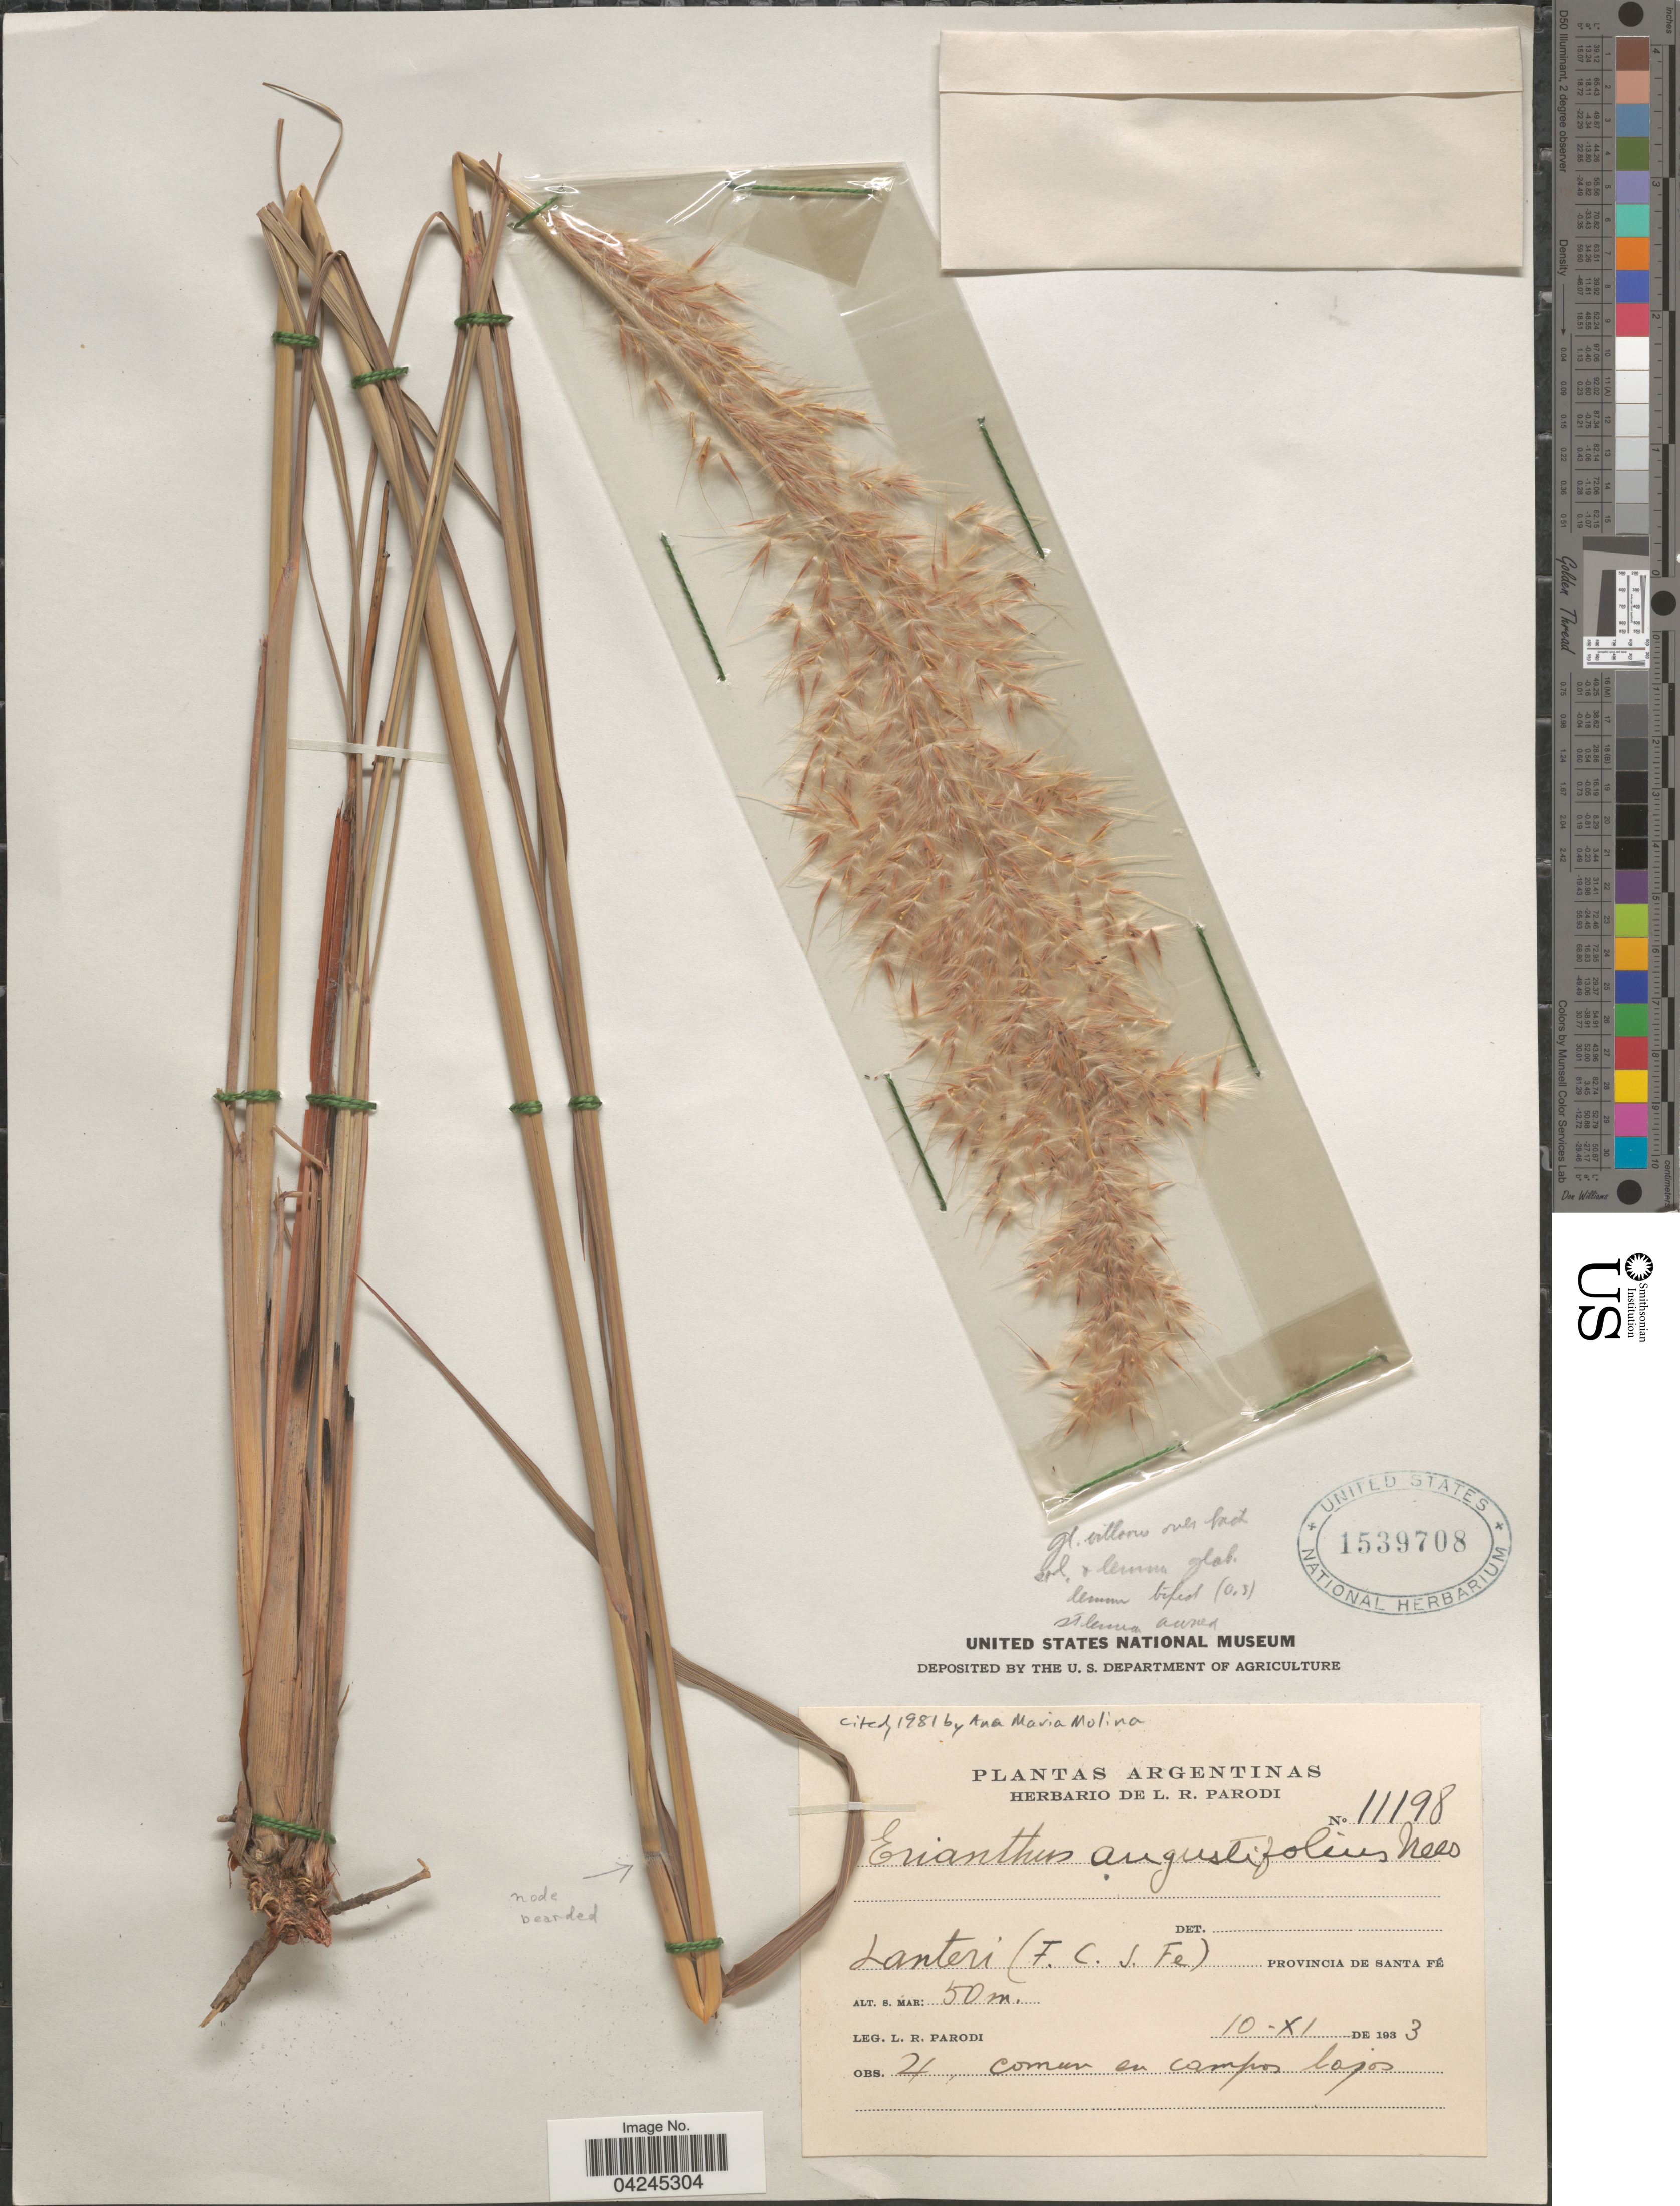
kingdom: Plantae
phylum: Tracheophyta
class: Liliopsida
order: Poales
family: Poaceae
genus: Erianthus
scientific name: Erianthus angustifolius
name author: Nees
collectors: L. R. Parodi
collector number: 11198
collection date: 1933-11-10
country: Argentina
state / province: Santa Fe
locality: Lanteri (F.C.S.Fe).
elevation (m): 50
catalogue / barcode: US 1539708